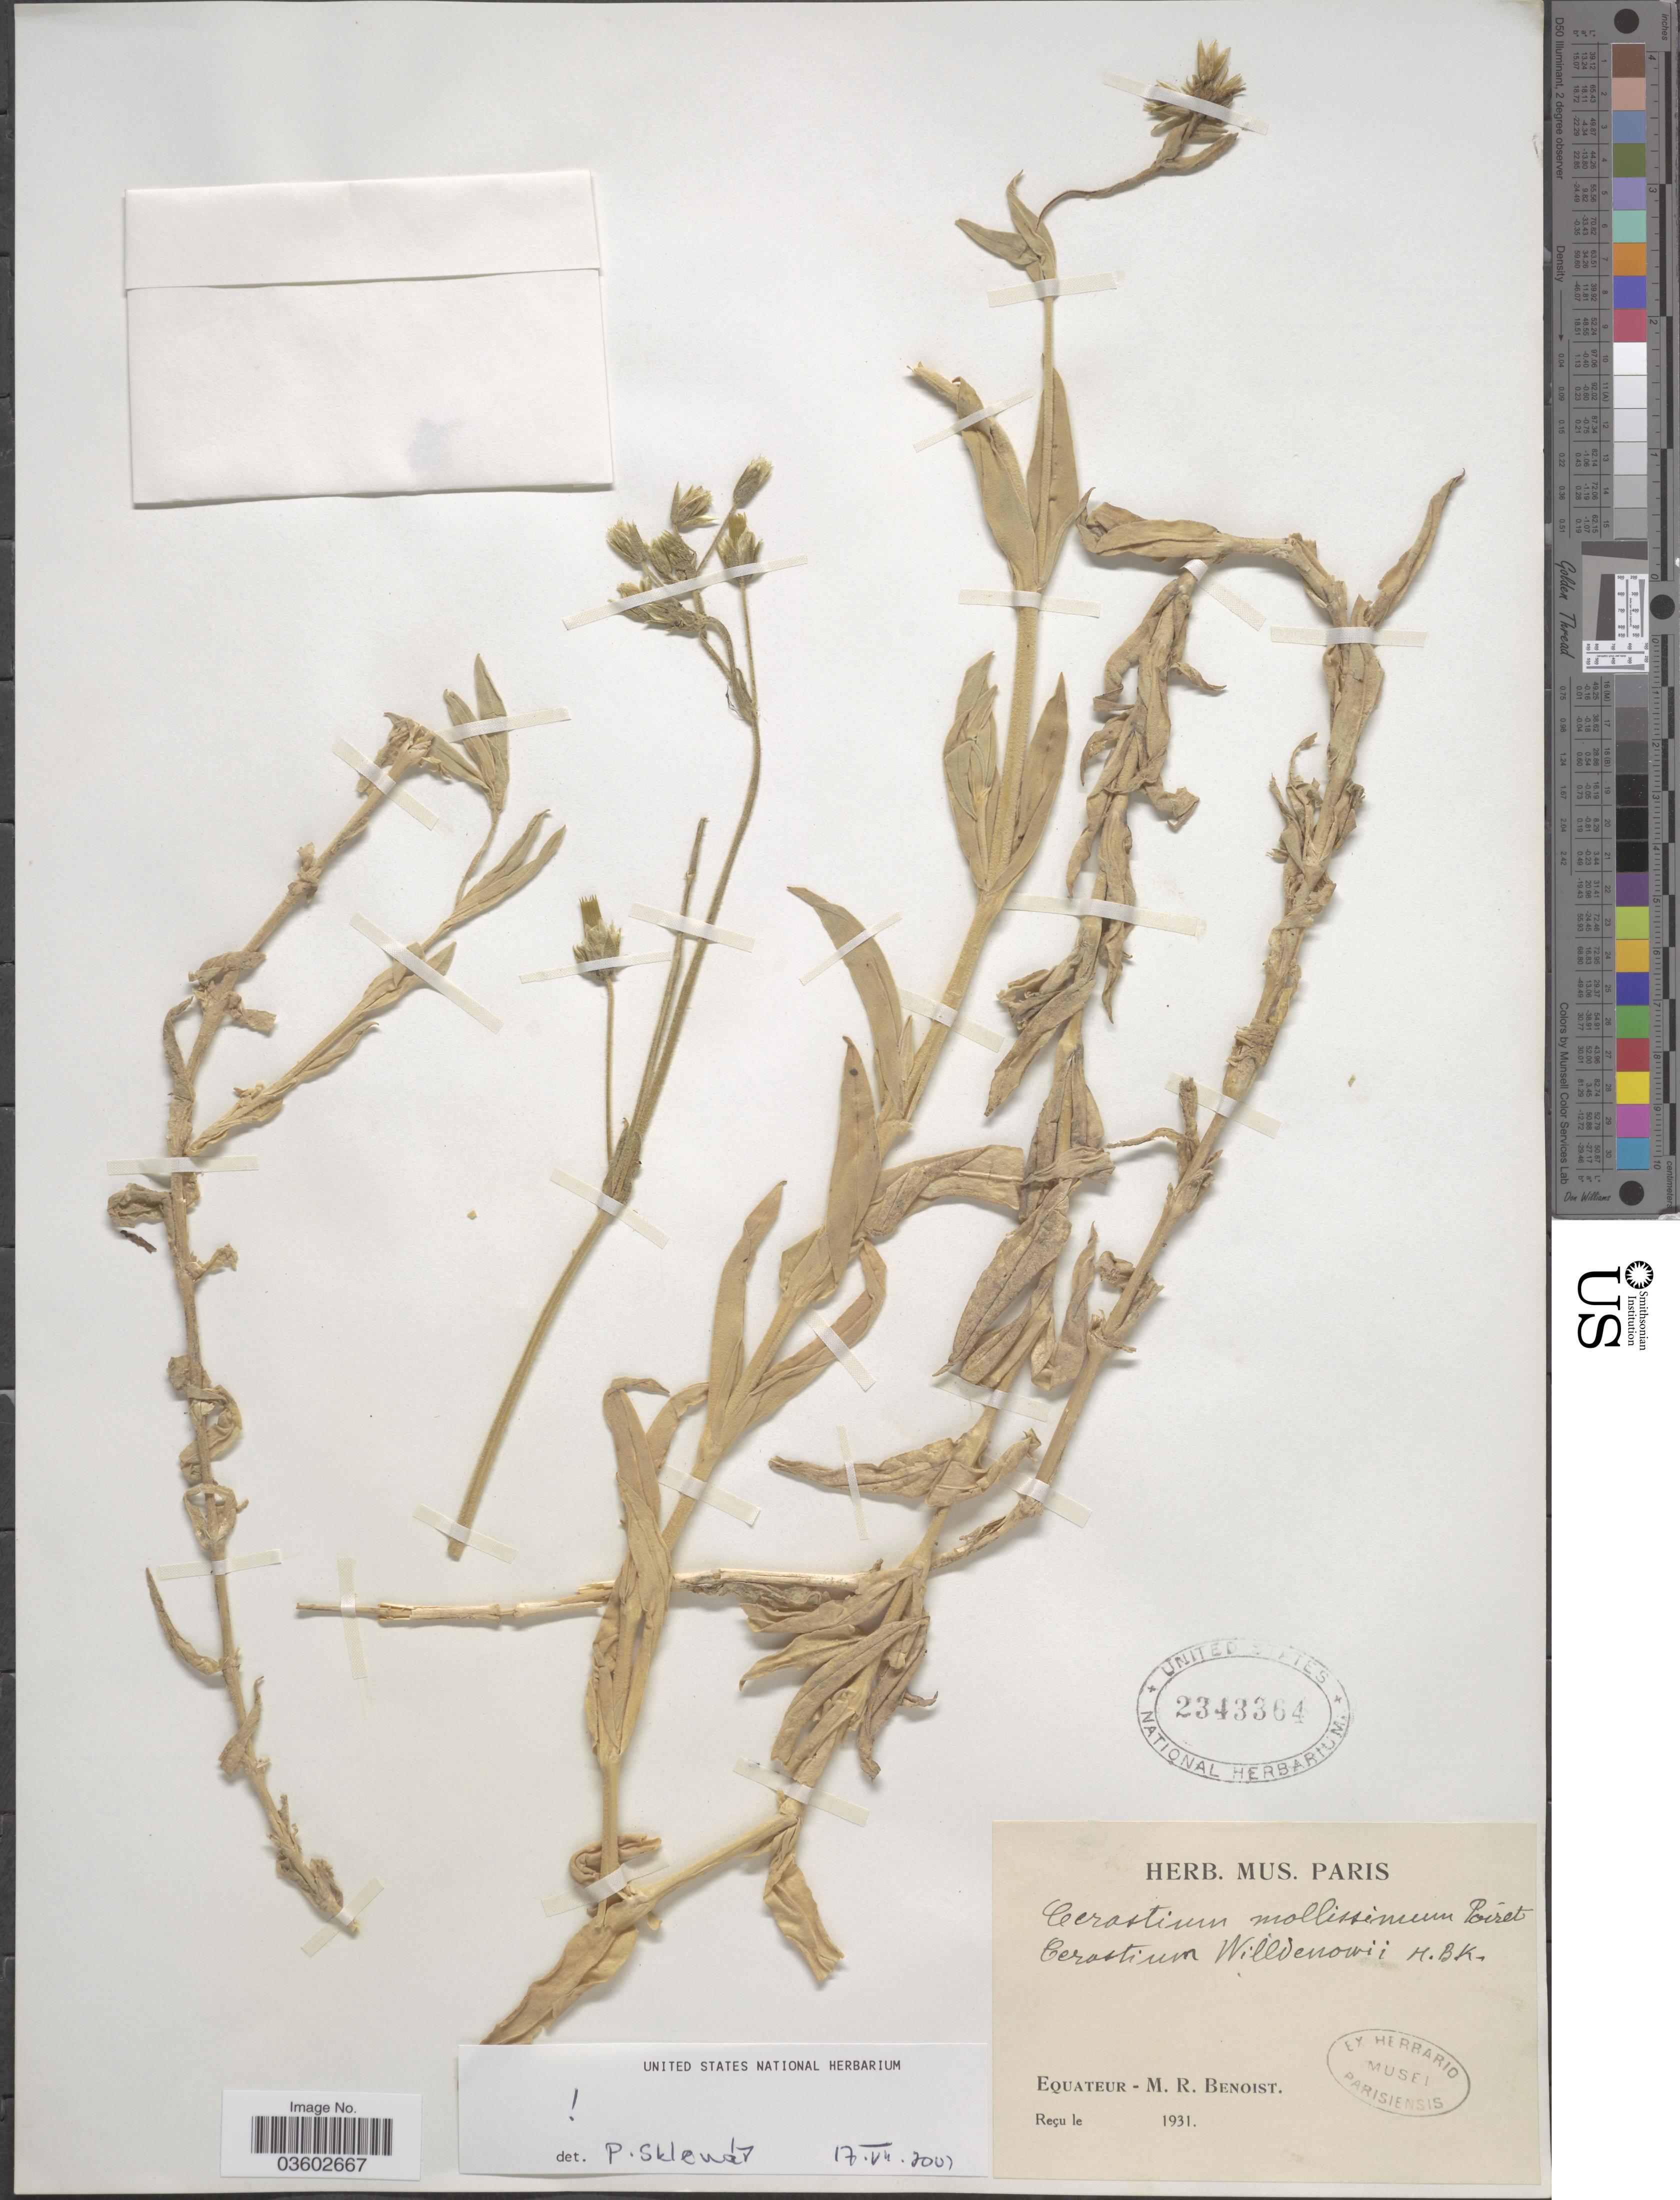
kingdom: Plantae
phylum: Tracheophyta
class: Magnoliopsida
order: Caryophyllales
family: Caryophyllaceae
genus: Cerastium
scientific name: Cerastium mollissimum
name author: Poir.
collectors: M. Benoist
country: Congo, Democratic Republic of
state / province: Equateur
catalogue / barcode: US 2343364